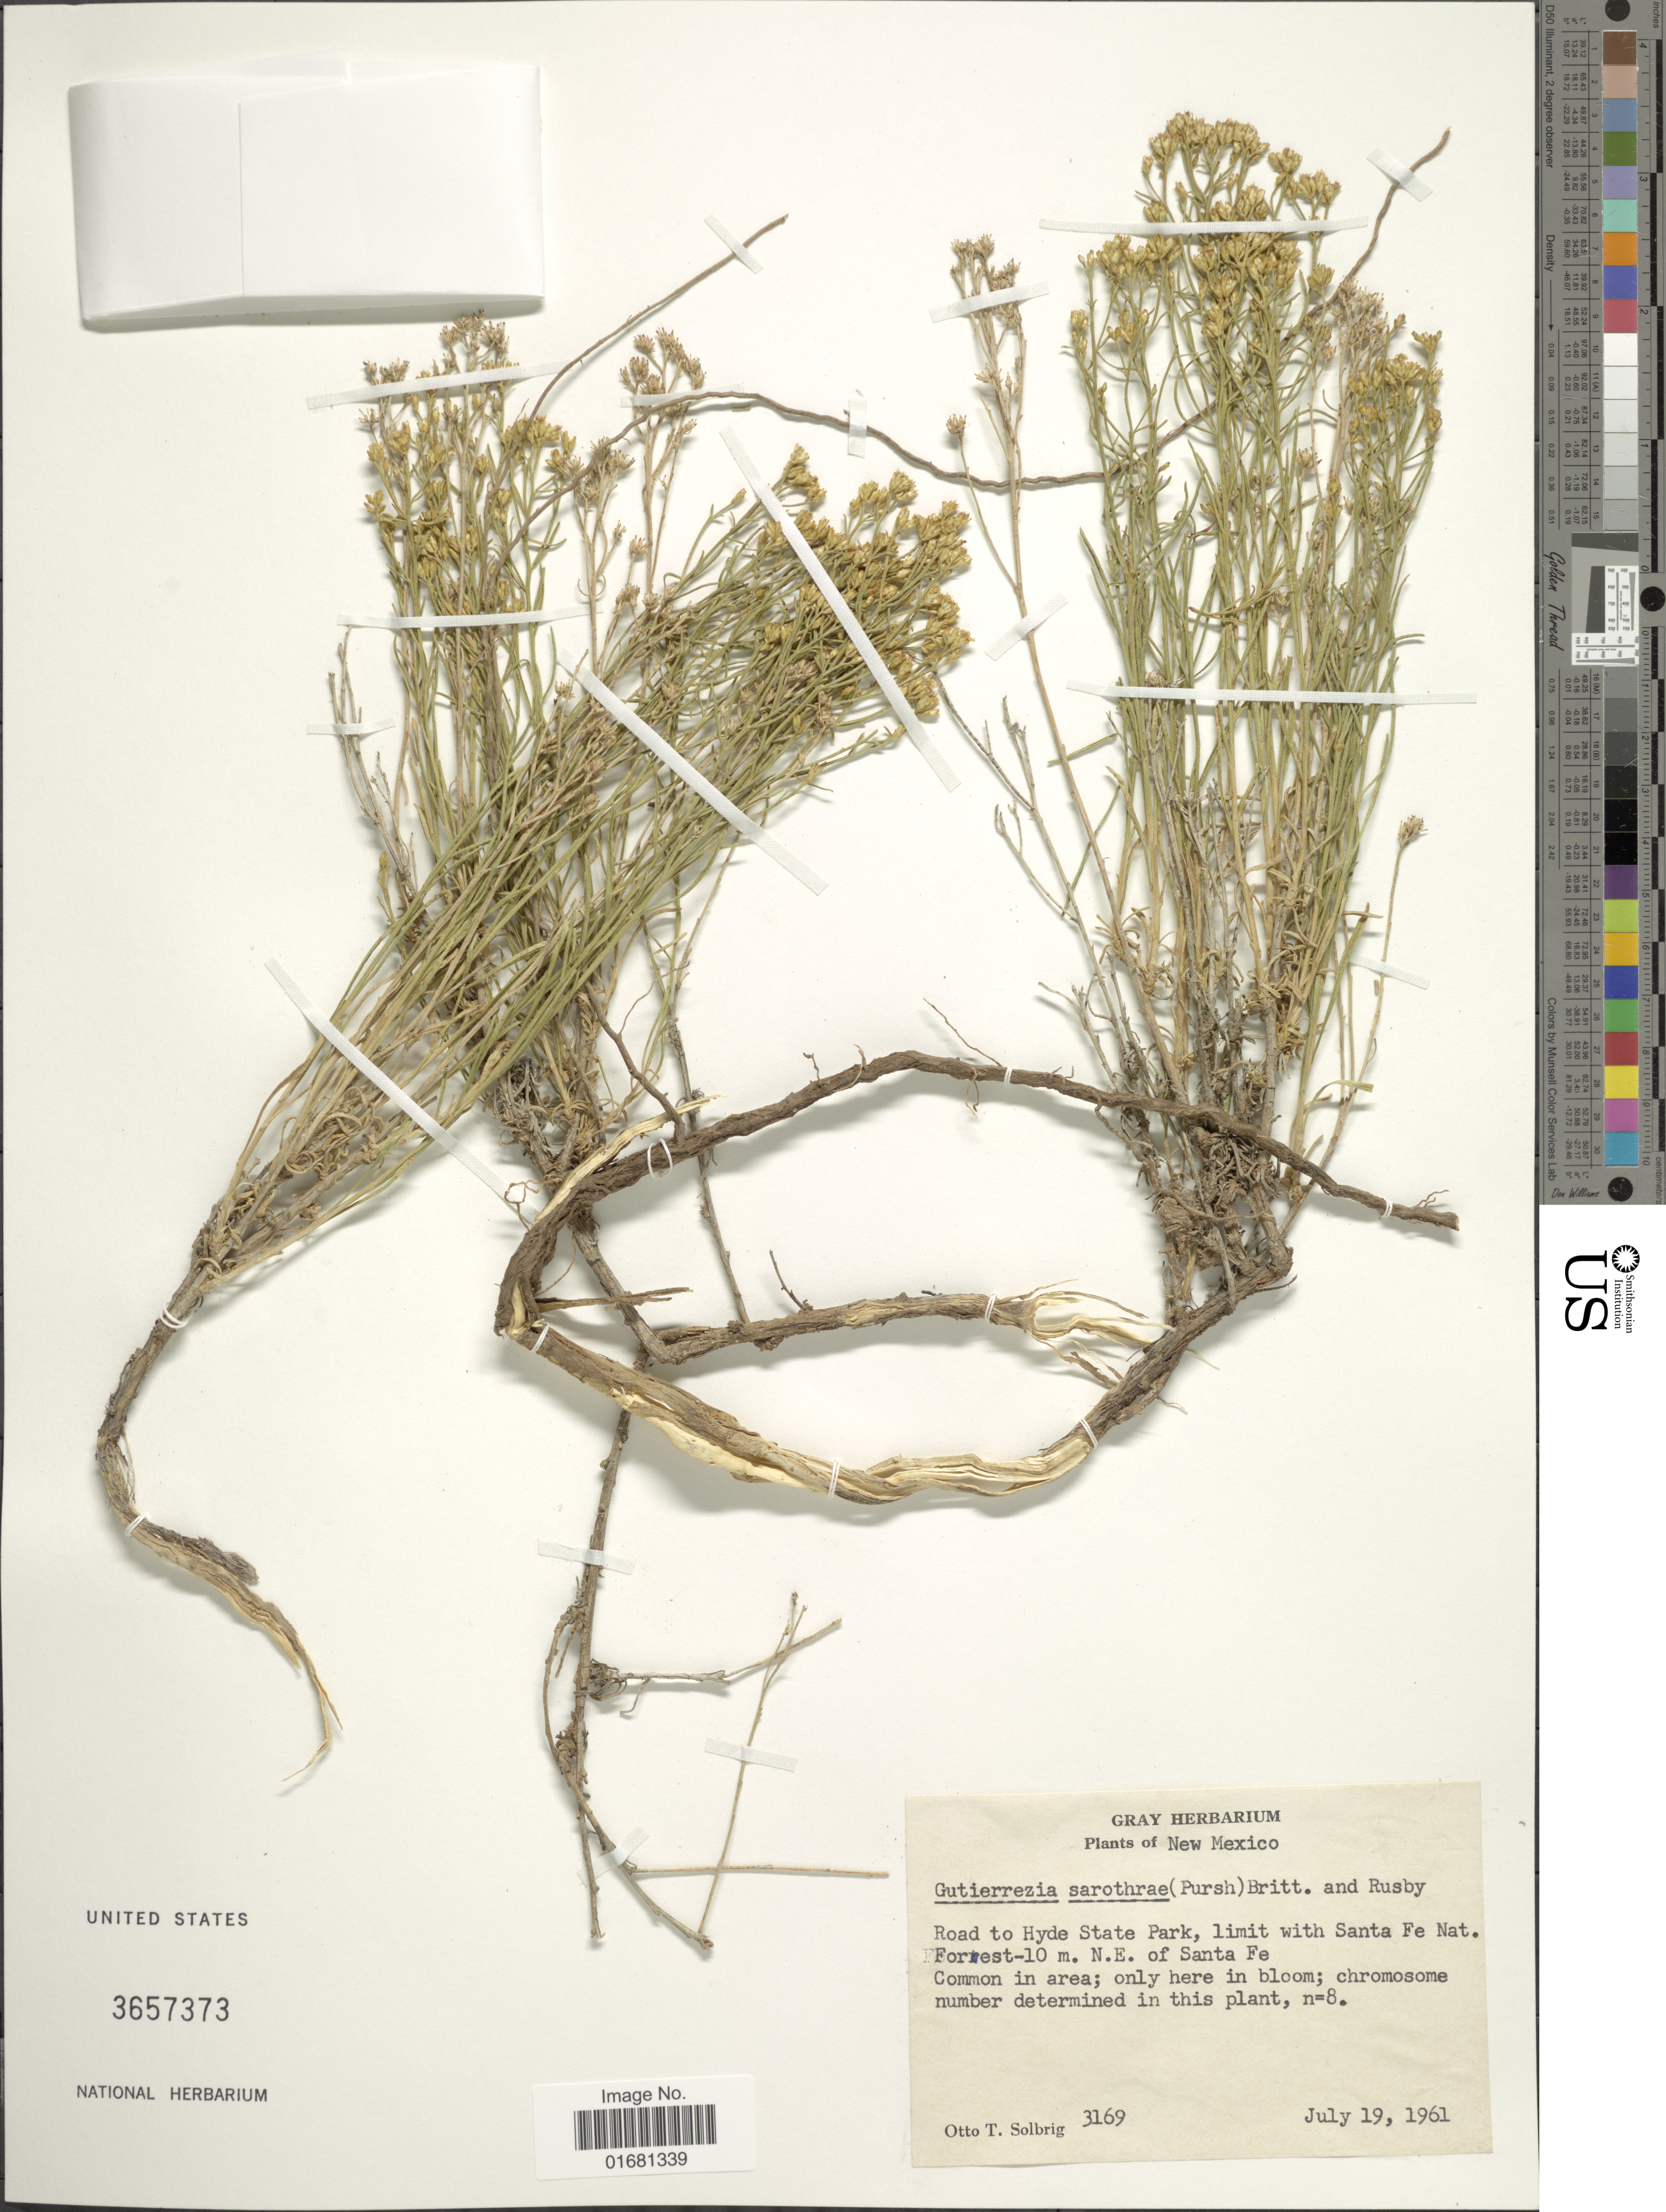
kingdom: Plantae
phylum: Tracheophyta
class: Magnoliopsida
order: Asterales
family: Asteraceae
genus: Gutierrezia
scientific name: Gutierrezia sarothrae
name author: (Pursh) Britton & Rusby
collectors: O. T. Solbrig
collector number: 3169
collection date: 1961-07-19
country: United States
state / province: New Mexico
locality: Road to Hyde State Park, limit with Santa Fe. Nat. Forrest-10 m. N. E. of Sant Fe.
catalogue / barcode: US 3657373